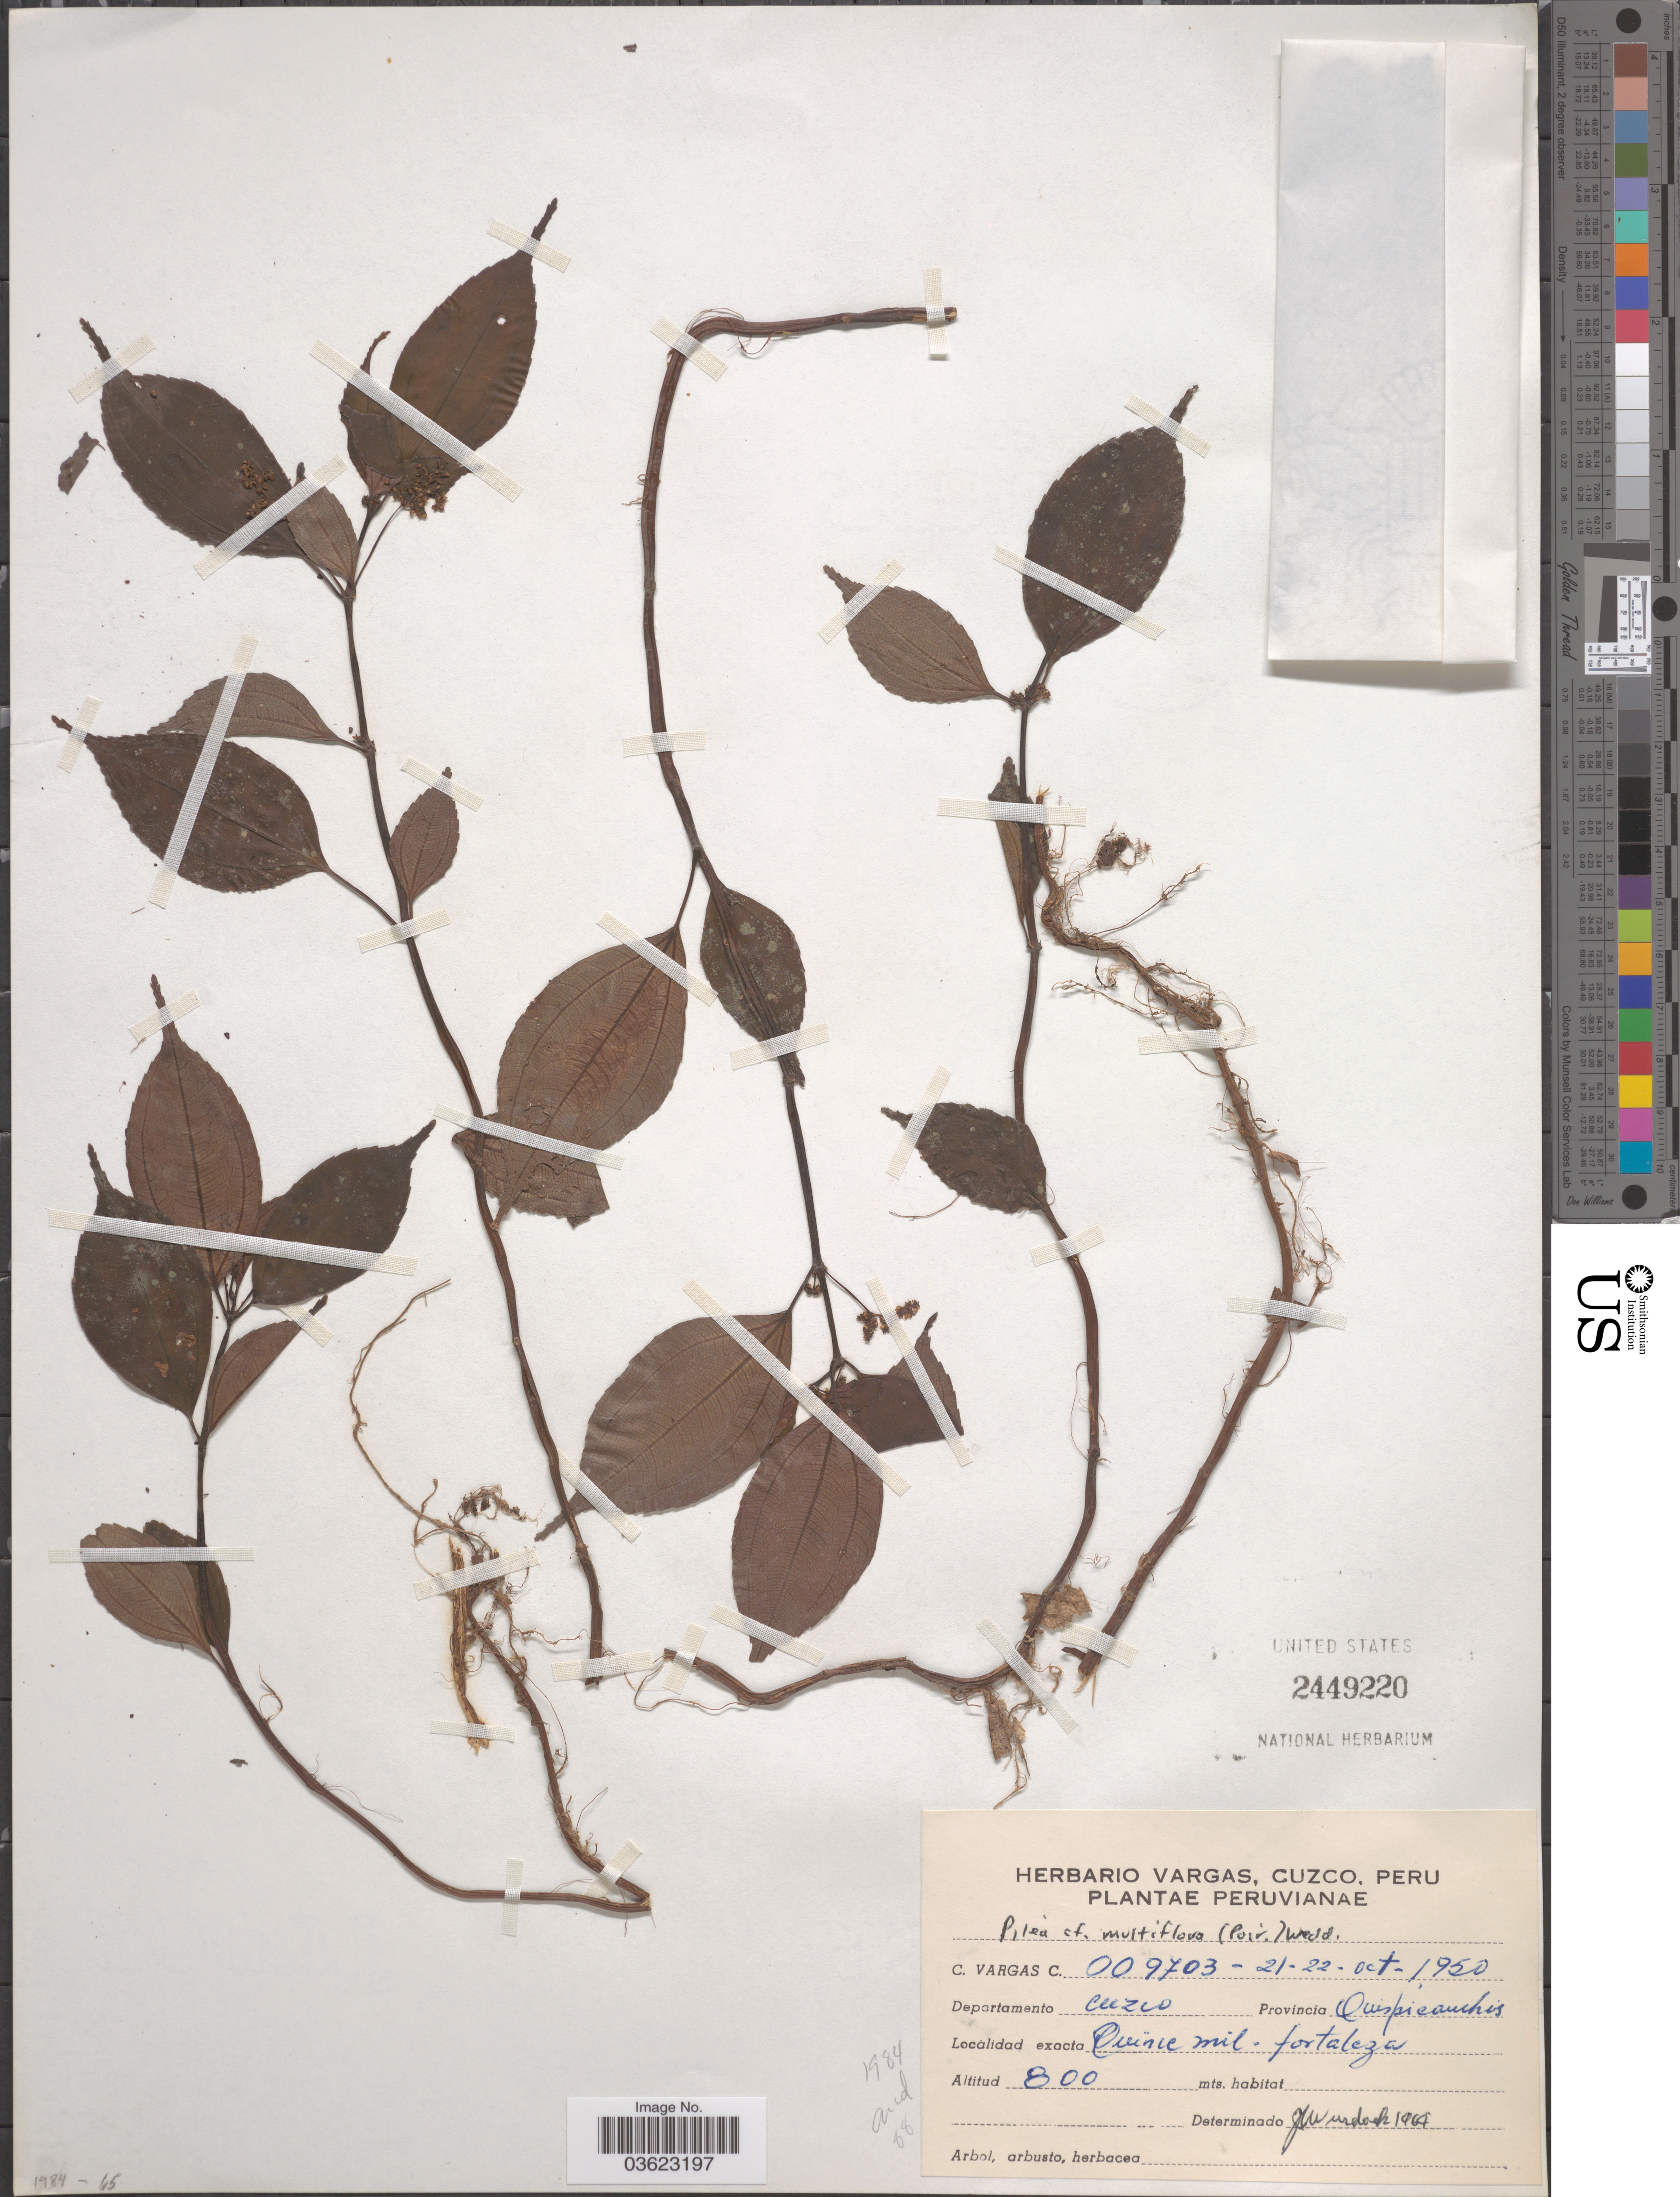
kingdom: Plantae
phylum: Tracheophyta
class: Magnoliopsida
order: Rosales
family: Urticaceae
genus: Pilea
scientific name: Pilea anomala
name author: Wedd.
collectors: C. Vargas Calderón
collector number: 009703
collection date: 1950-10-21/1950-10-22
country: Peru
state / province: Cusco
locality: Departamento Cuzco. Provincia Quispicanchis. Quince mil - fortaleza.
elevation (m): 800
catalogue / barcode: US 2449220